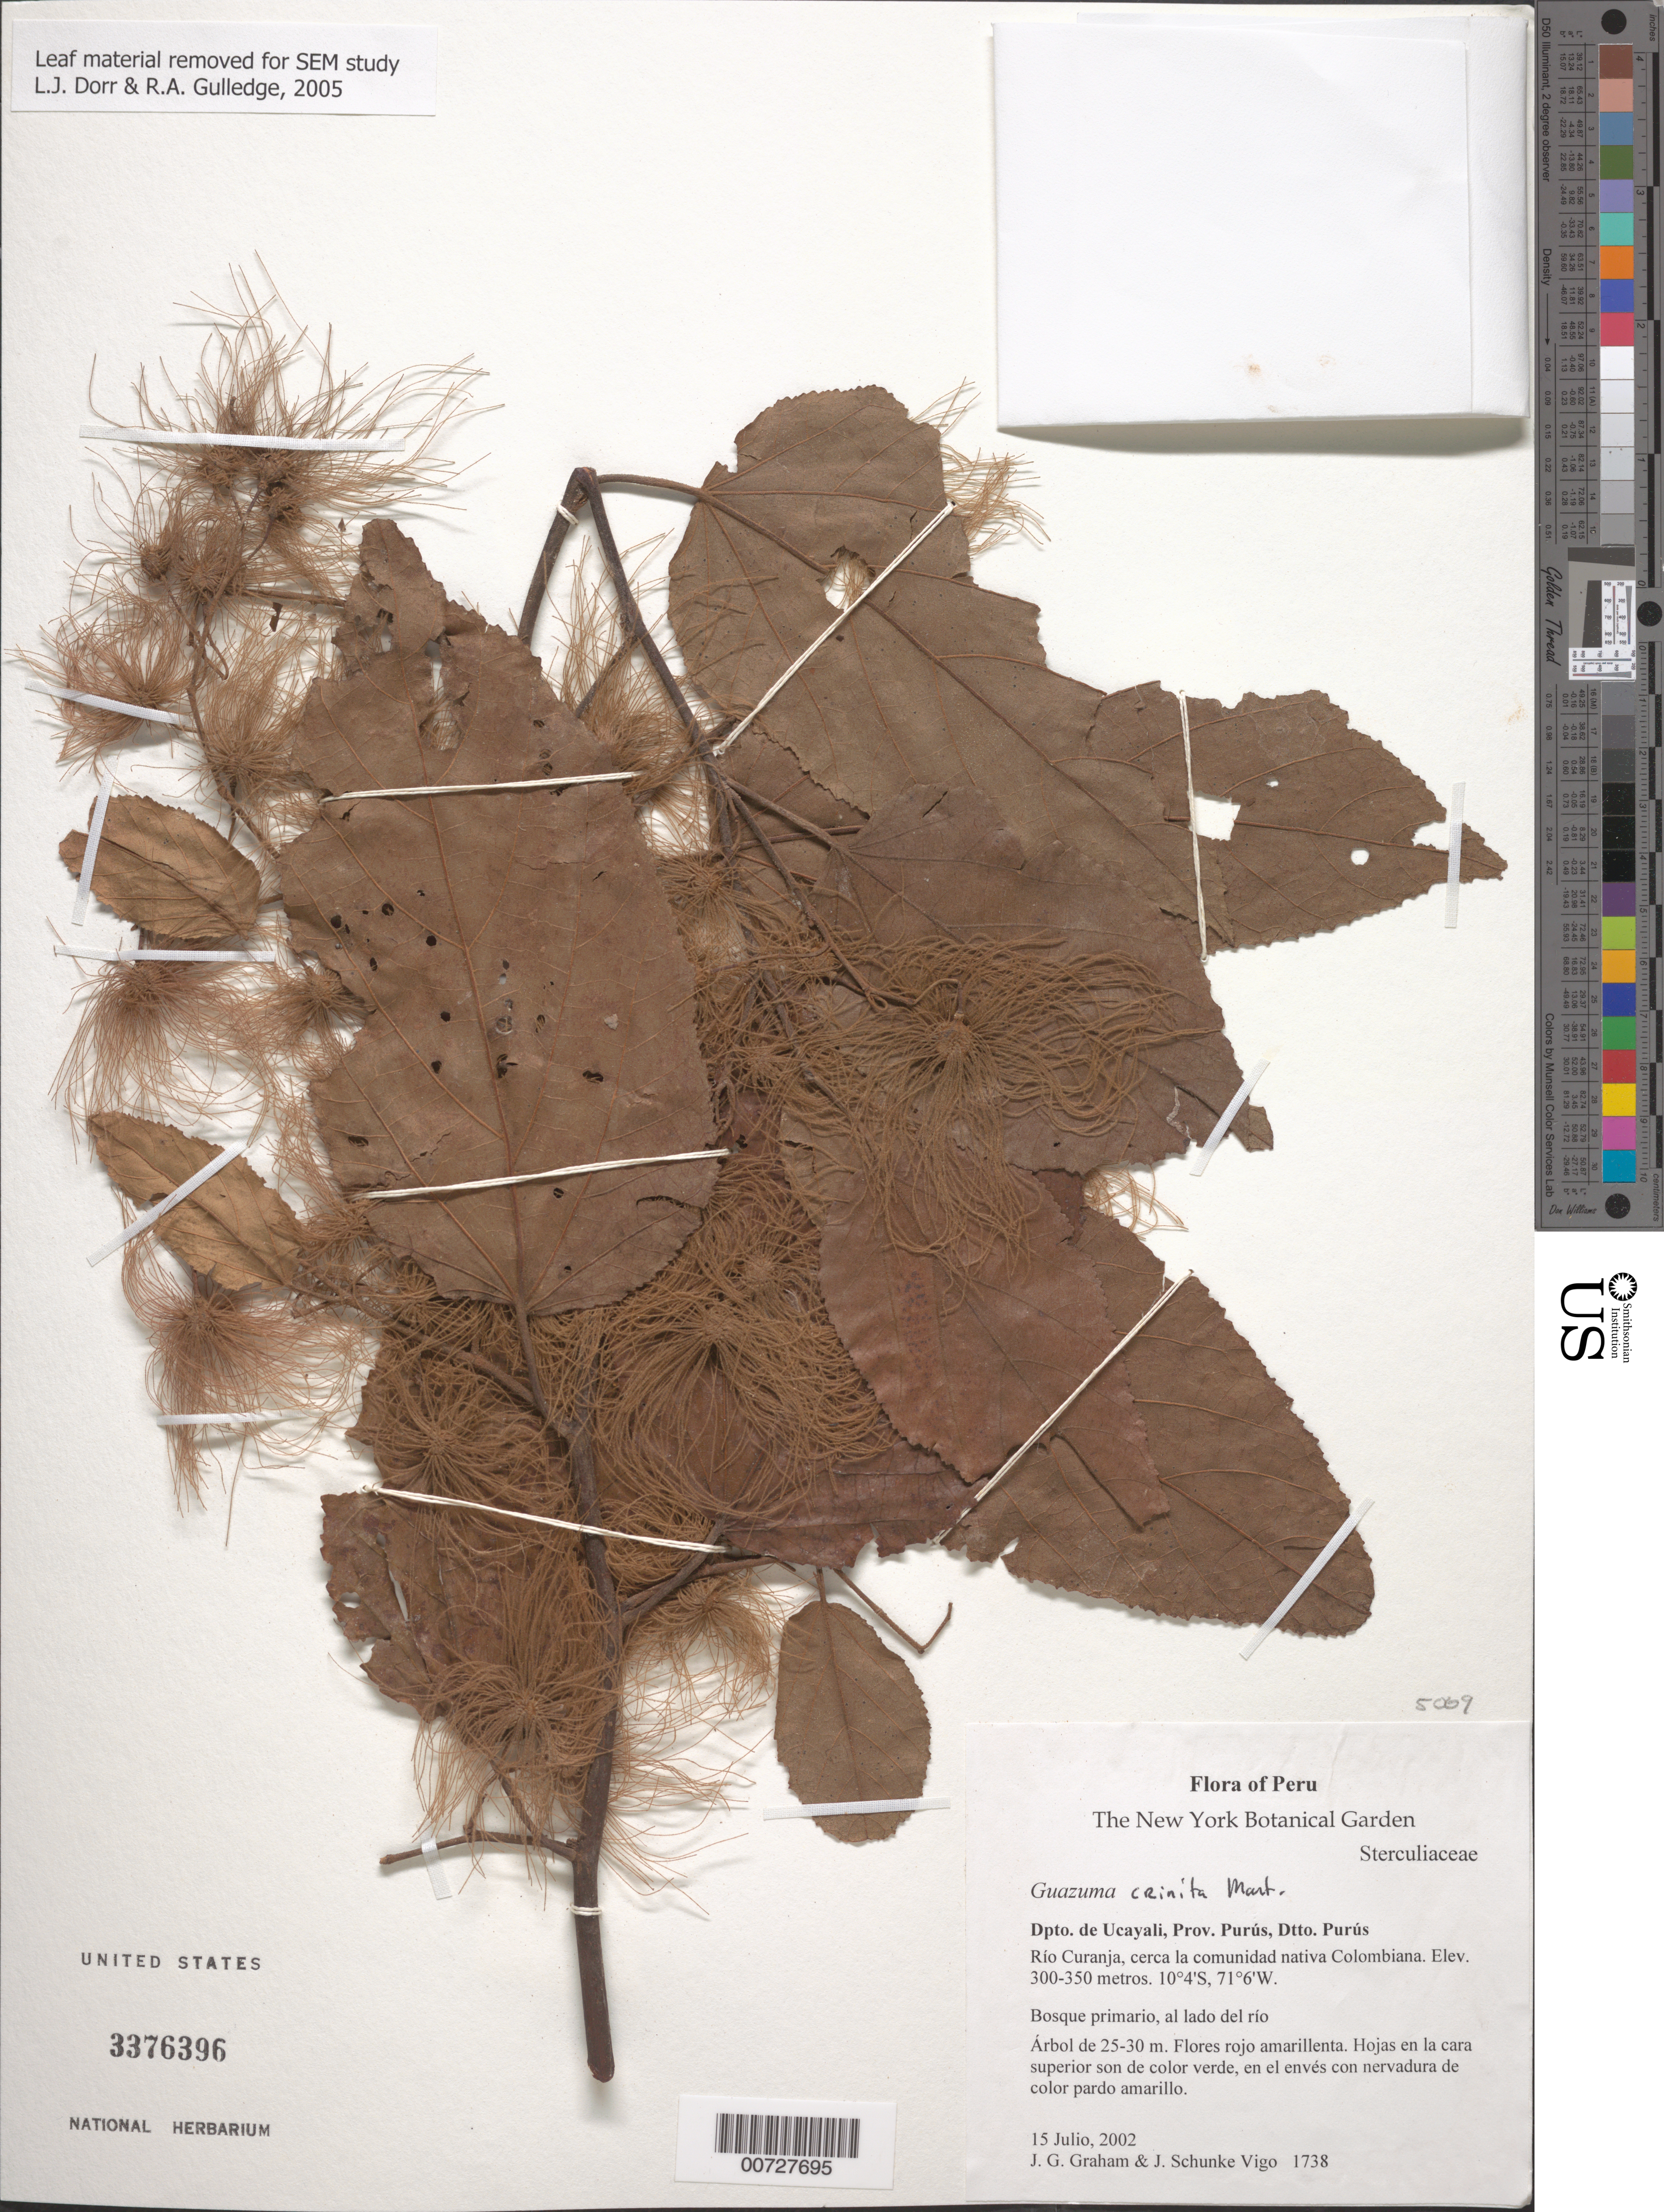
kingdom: Plantae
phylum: Tracheophyta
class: Magnoliopsida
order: Malvales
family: Malvaceae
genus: Guazuma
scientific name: Guazuma crinita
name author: Mart.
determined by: Dorr, L. J., (BOT), Smithsonian Institution - National Museum of Natural History (UNITED STATES)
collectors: J. Graham & J. Schunke Vigo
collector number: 1738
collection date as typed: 15 Jul 2002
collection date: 2002-07-15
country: Peru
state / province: Ucayali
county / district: Purús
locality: Dtto. Purú, Río Curanja, cerca la comunidad nativa Colombiana.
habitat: Bosque primario, al lado del río.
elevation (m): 300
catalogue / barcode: US 3376396